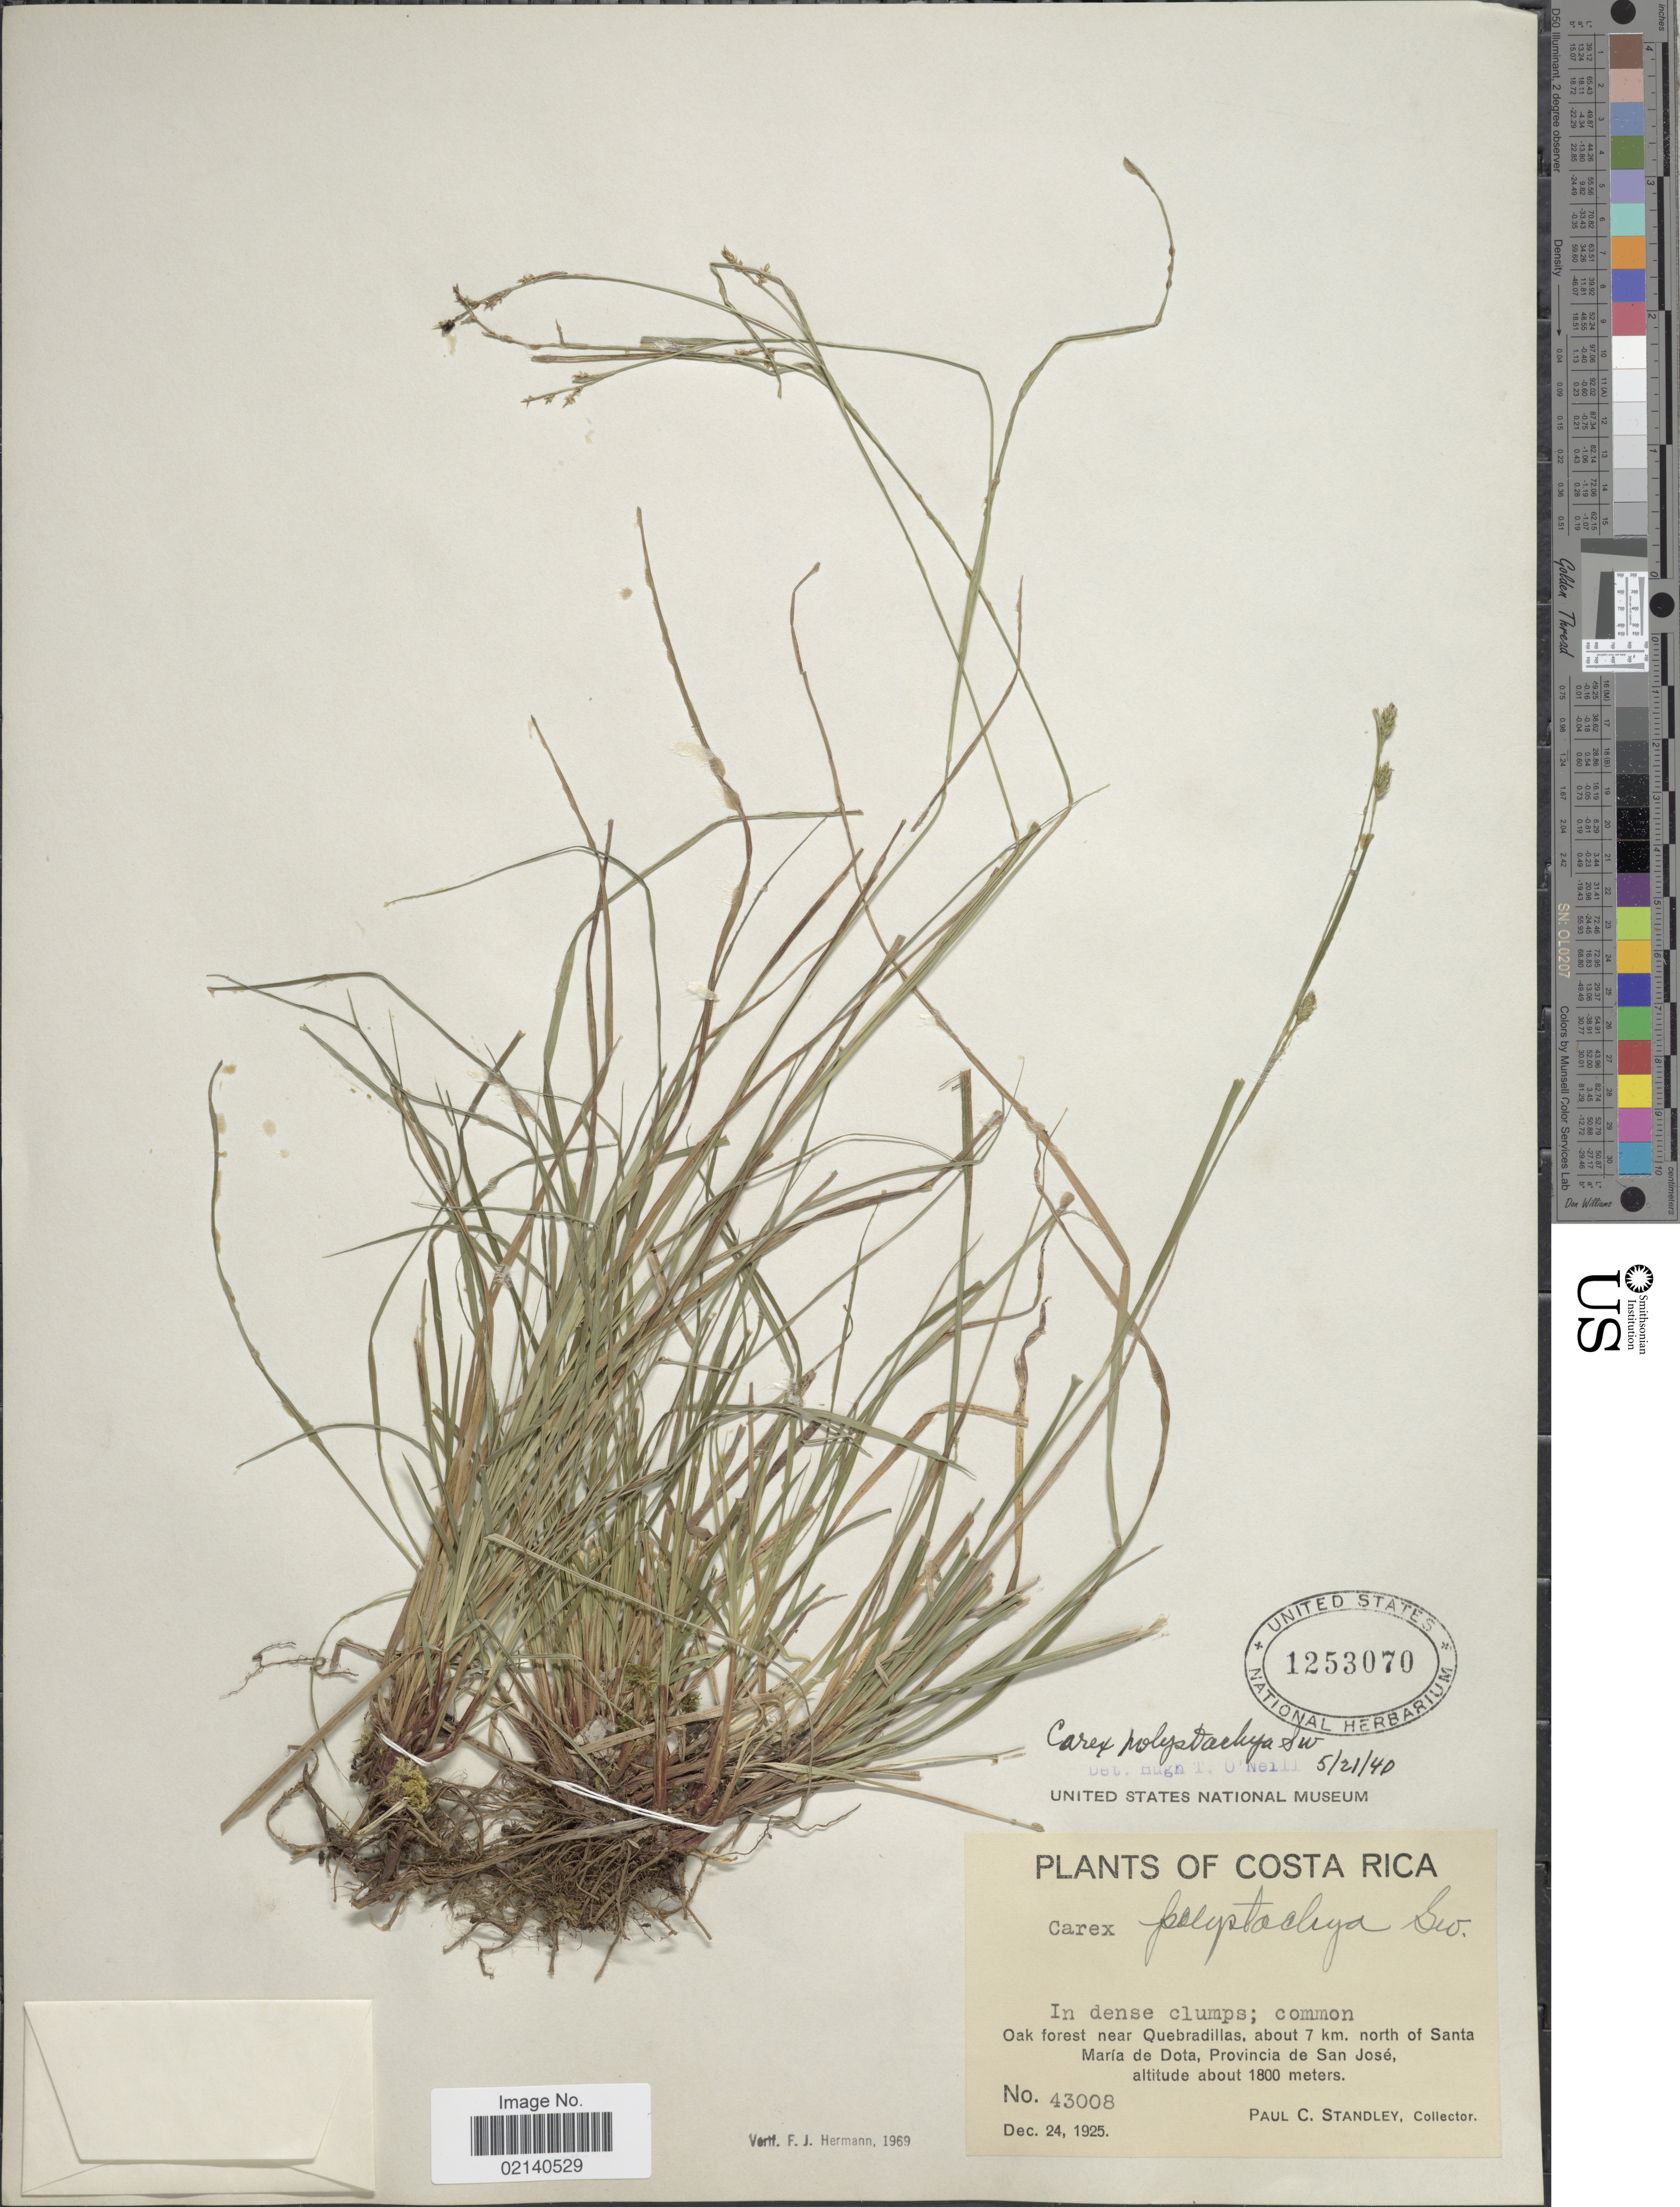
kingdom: Plantae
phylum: Tracheophyta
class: Liliopsida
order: Poales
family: Cyperaceae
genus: Carex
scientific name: Carex polystachya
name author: Sw. ex Wahlenb.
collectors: P. C. Standley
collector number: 43008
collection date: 1925-12-24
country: Costa Rica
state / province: San José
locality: Oak forest near Quebradillas, about 7 km. north of Santa Maria de Dota.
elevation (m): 1800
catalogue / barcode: US 1253070